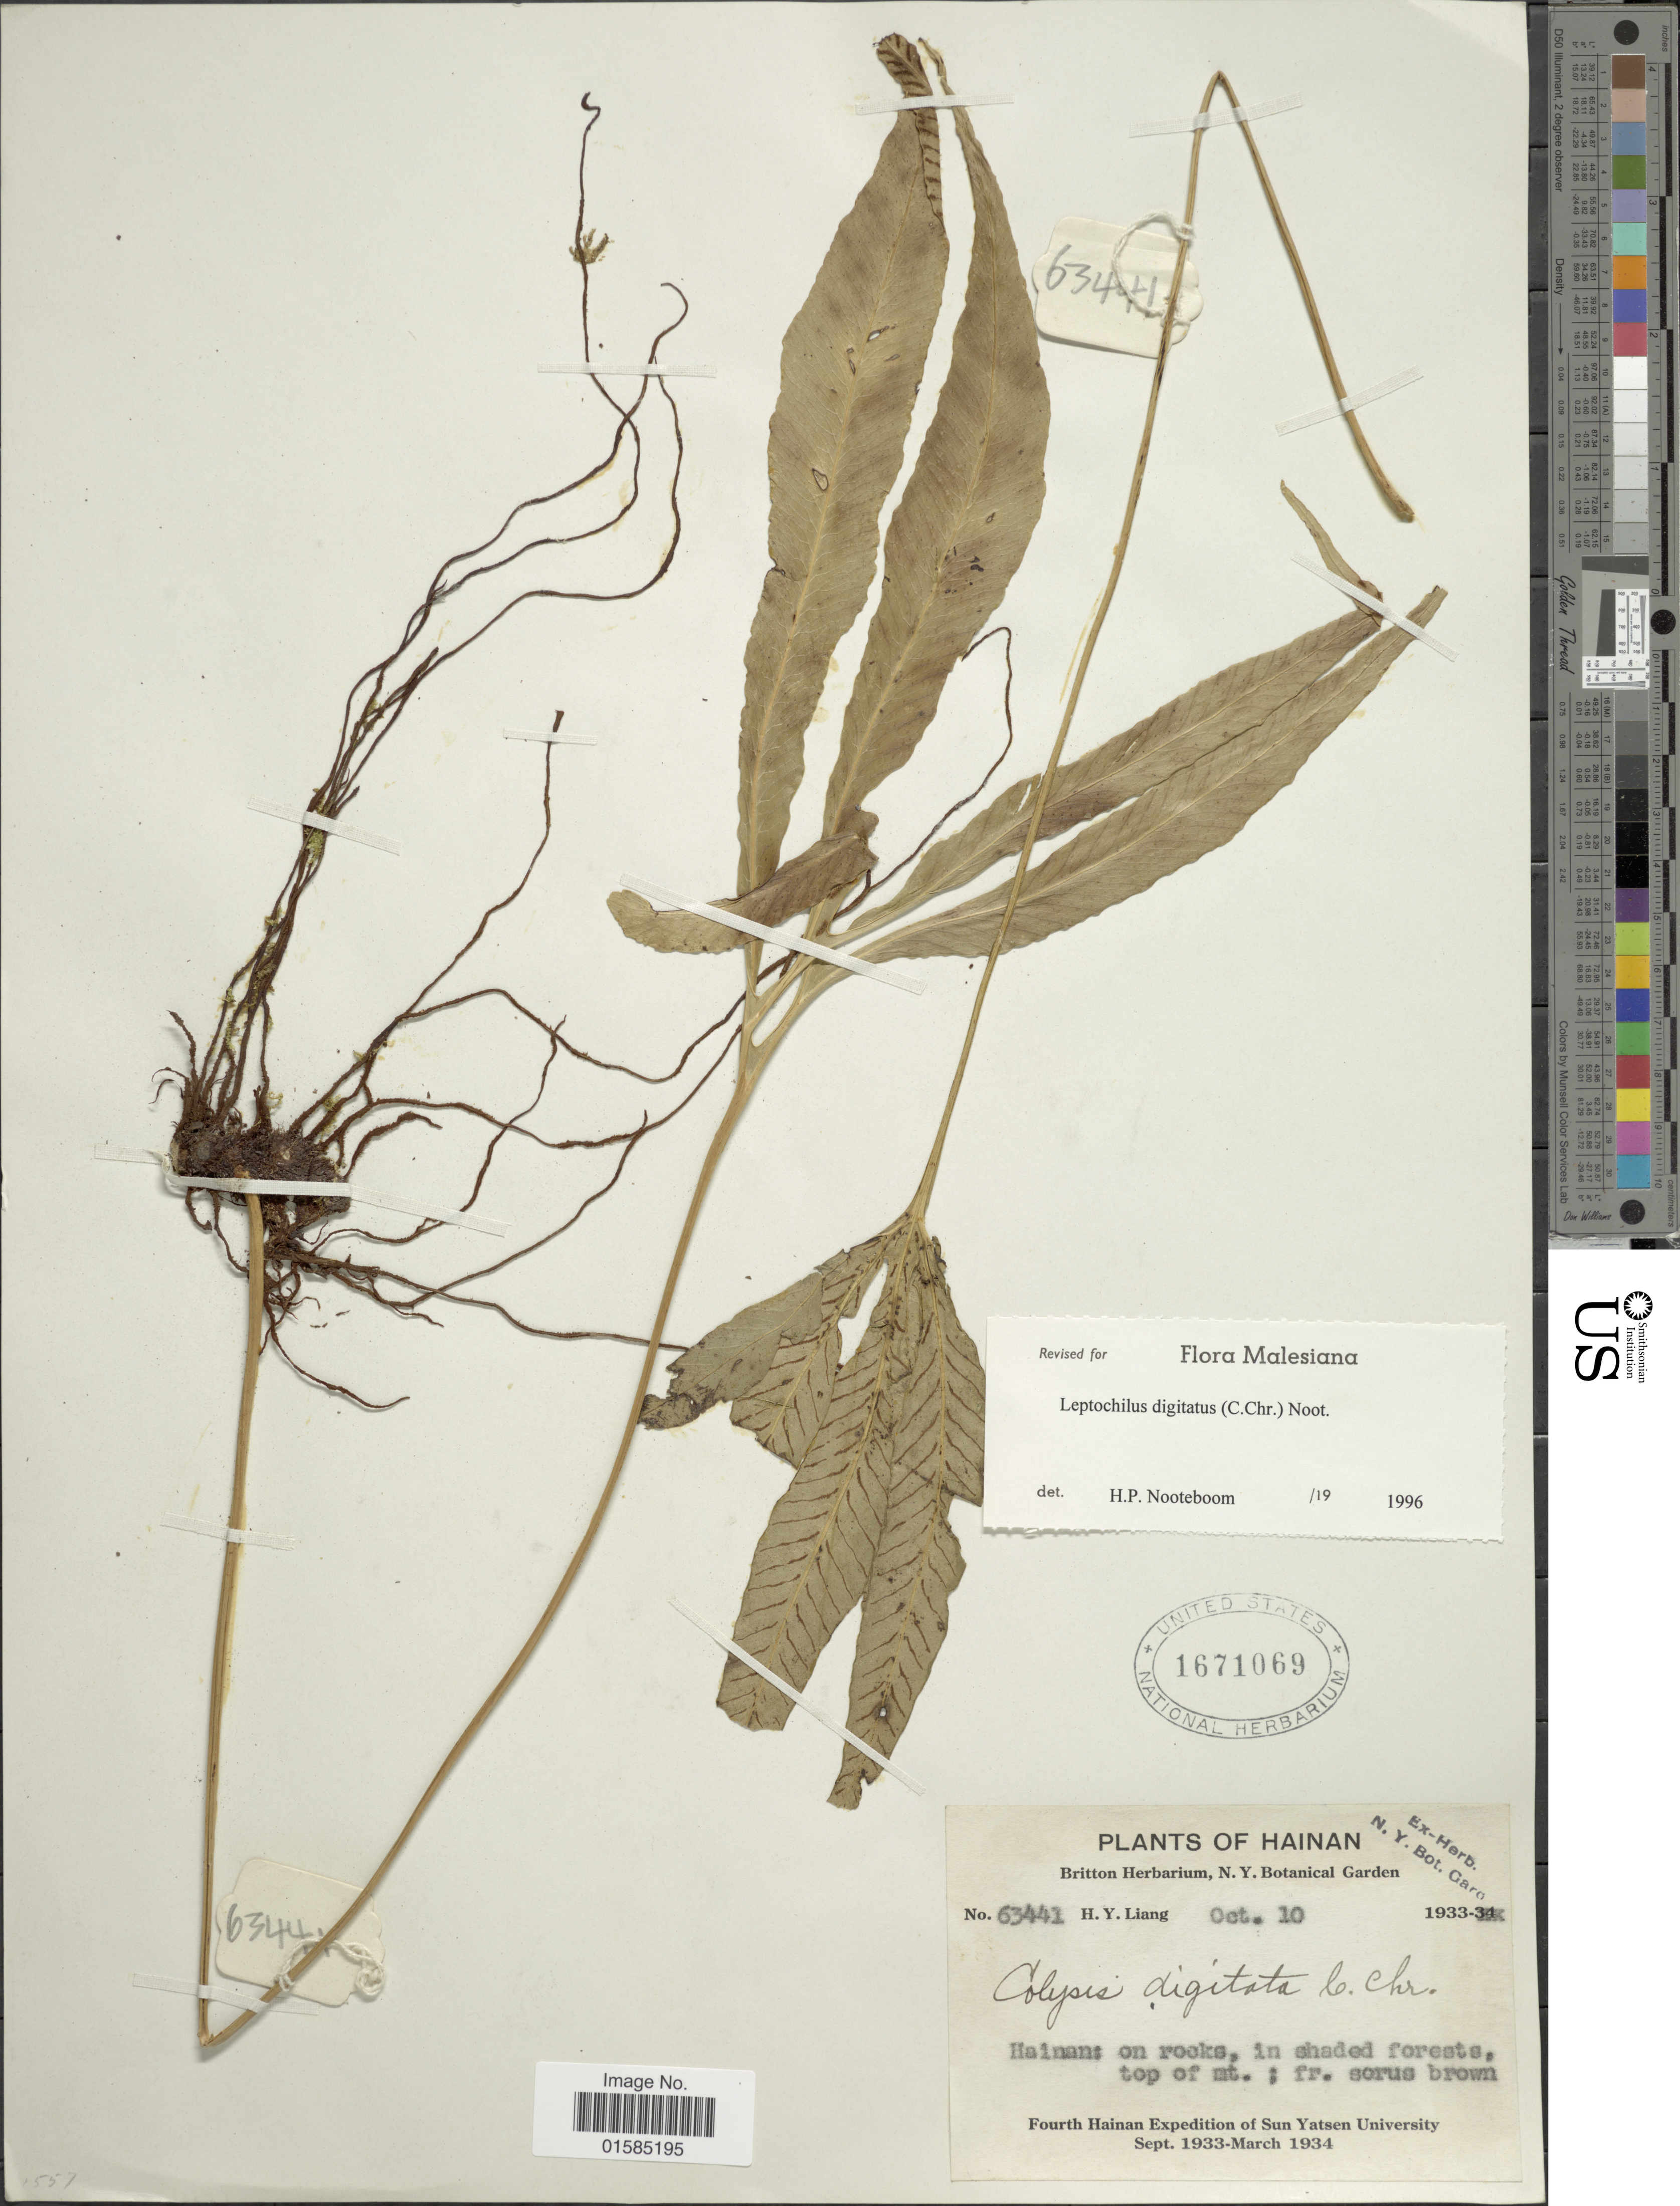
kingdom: Plantae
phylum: Tracheophyta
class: Polypodiopsida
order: Polypodiales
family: Polypodiaceae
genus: Leptochilus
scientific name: Leptochilus digitatus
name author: (Baker) Noot.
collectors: H. Y. Liang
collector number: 63441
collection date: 1933-10-10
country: China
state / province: Hainan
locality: Hainan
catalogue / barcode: US 1671069